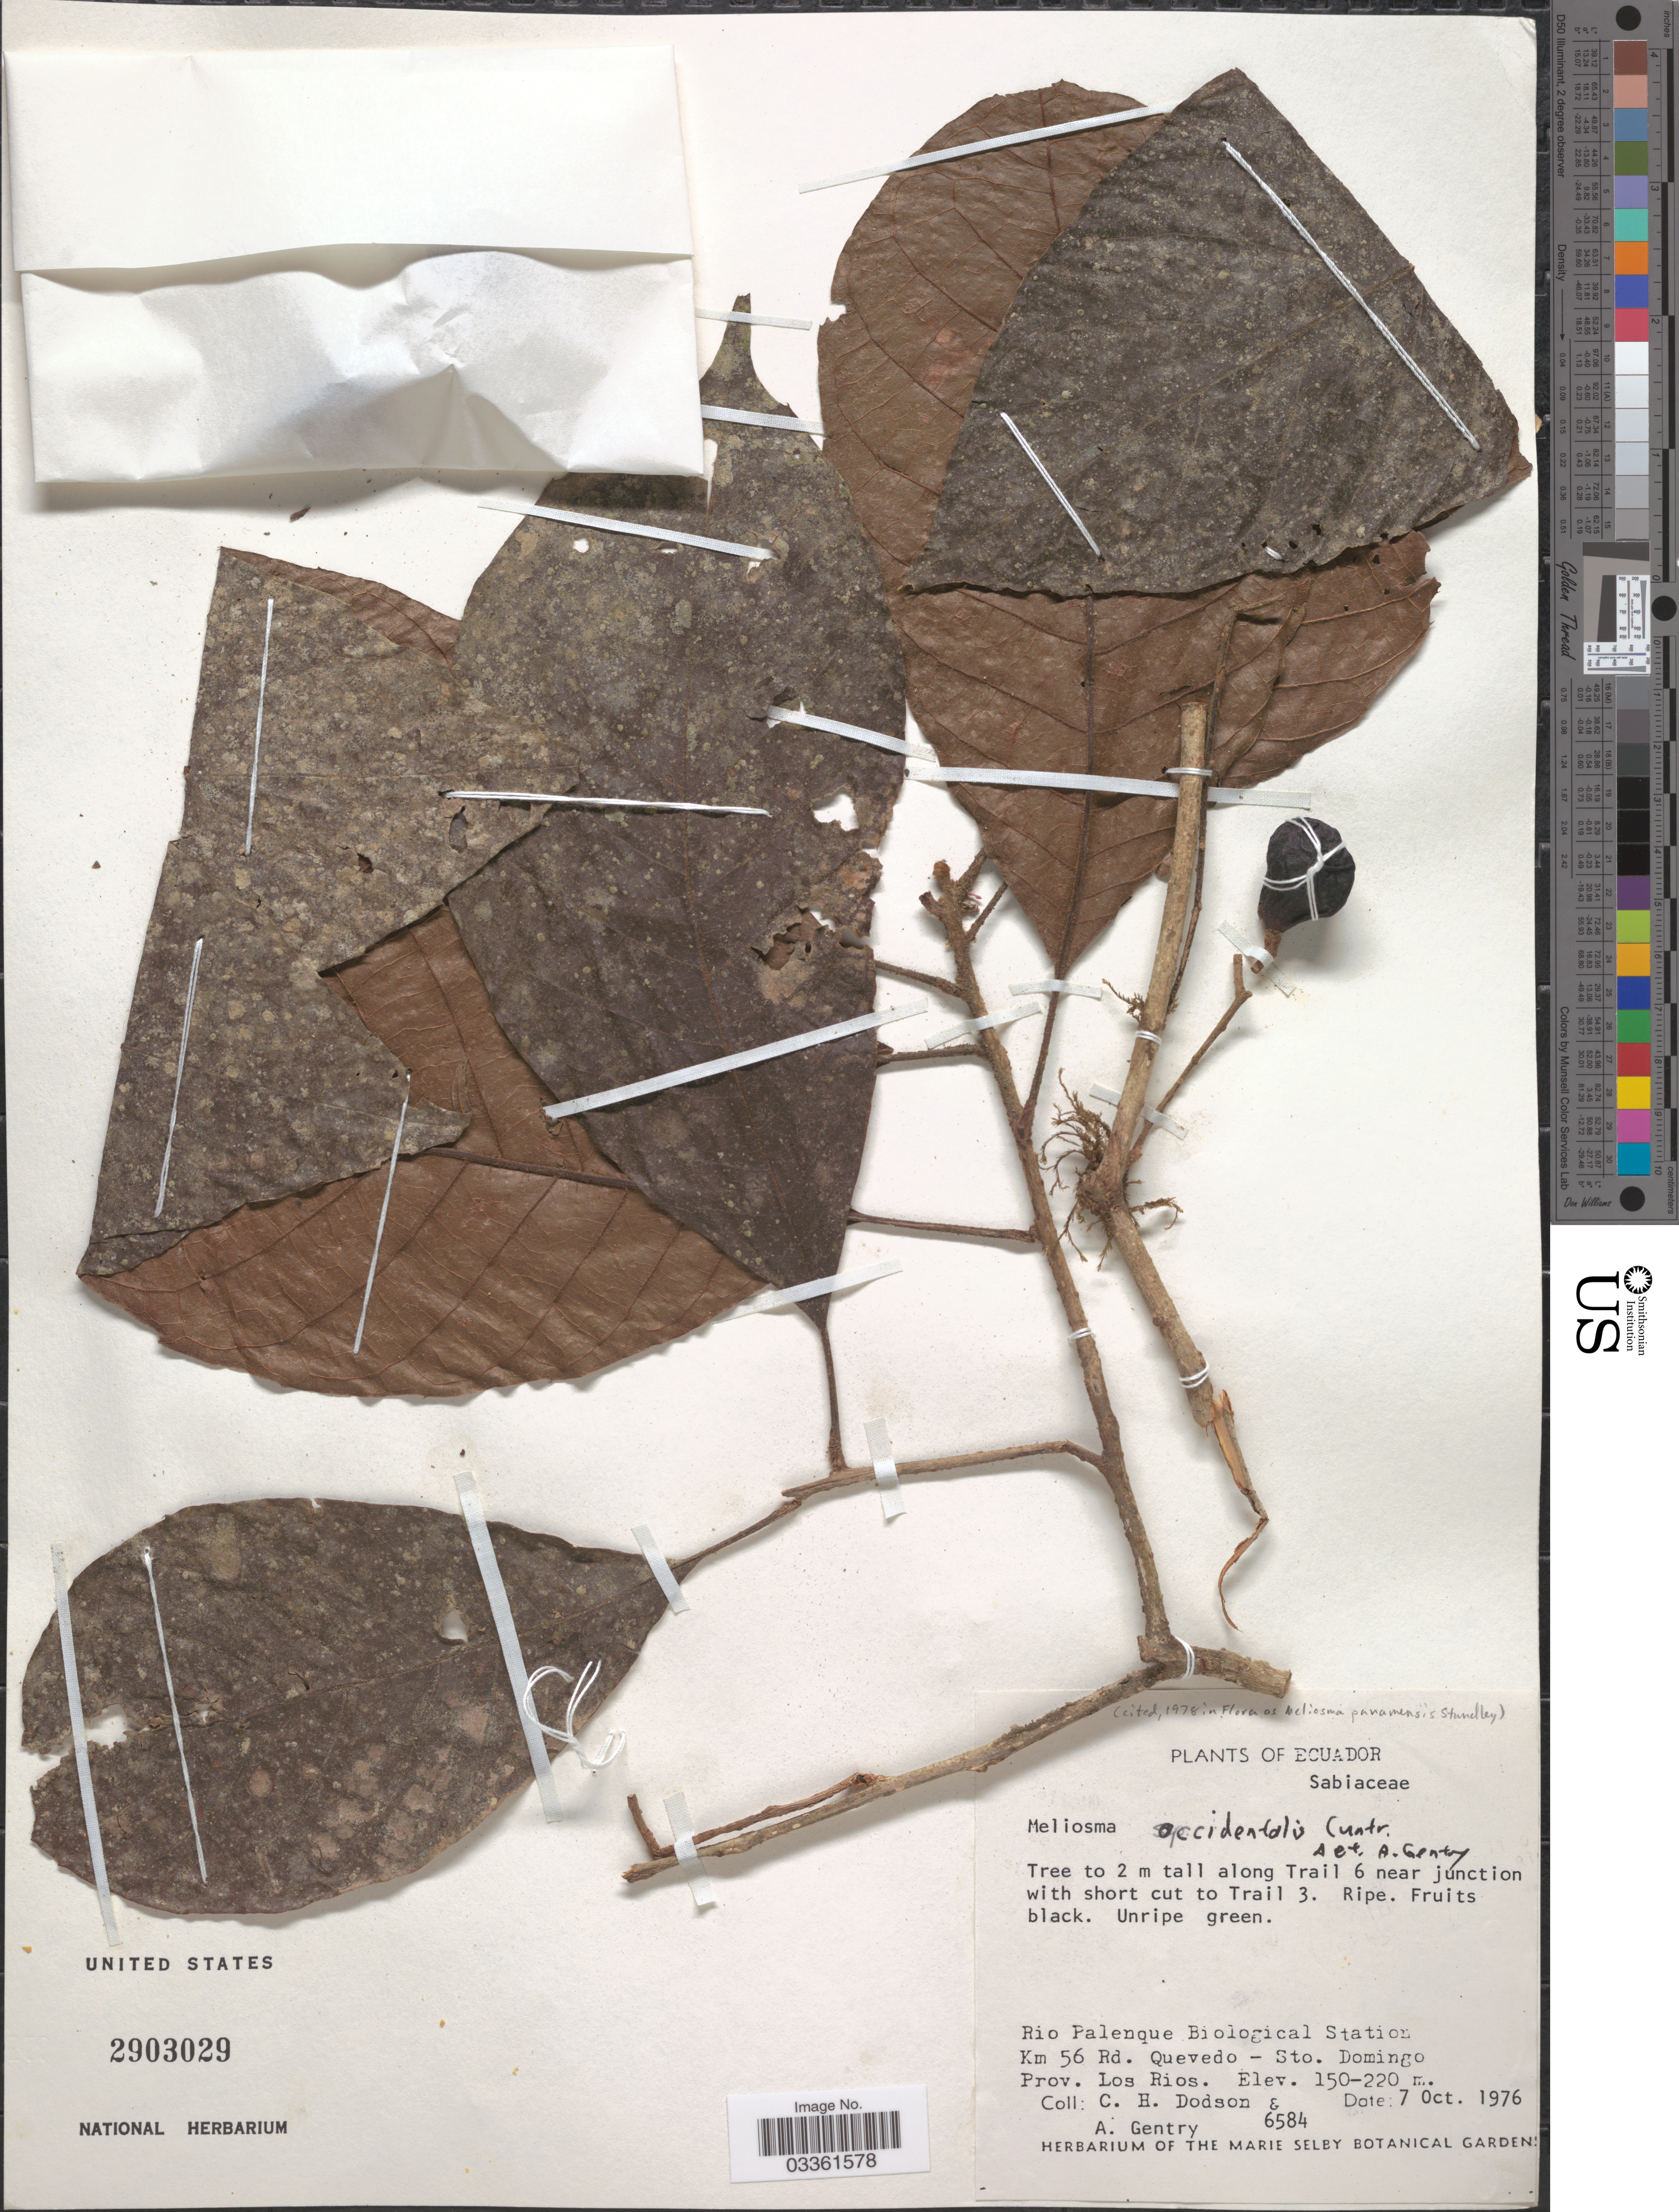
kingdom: Plantae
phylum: Tracheophyta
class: Magnoliopsida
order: Proteales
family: Sabiaceae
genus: Meliosma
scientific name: Meliosma occidentalis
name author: Cuatrec.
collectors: C. H. Dodson & A. H. Gentry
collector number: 6584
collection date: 1976-10-07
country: Ecuador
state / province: Los Ríos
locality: Rio Palenque Biological Station Km 56 Rd. Quevedo - Sto. Domingo.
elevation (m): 150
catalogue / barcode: US 2903029